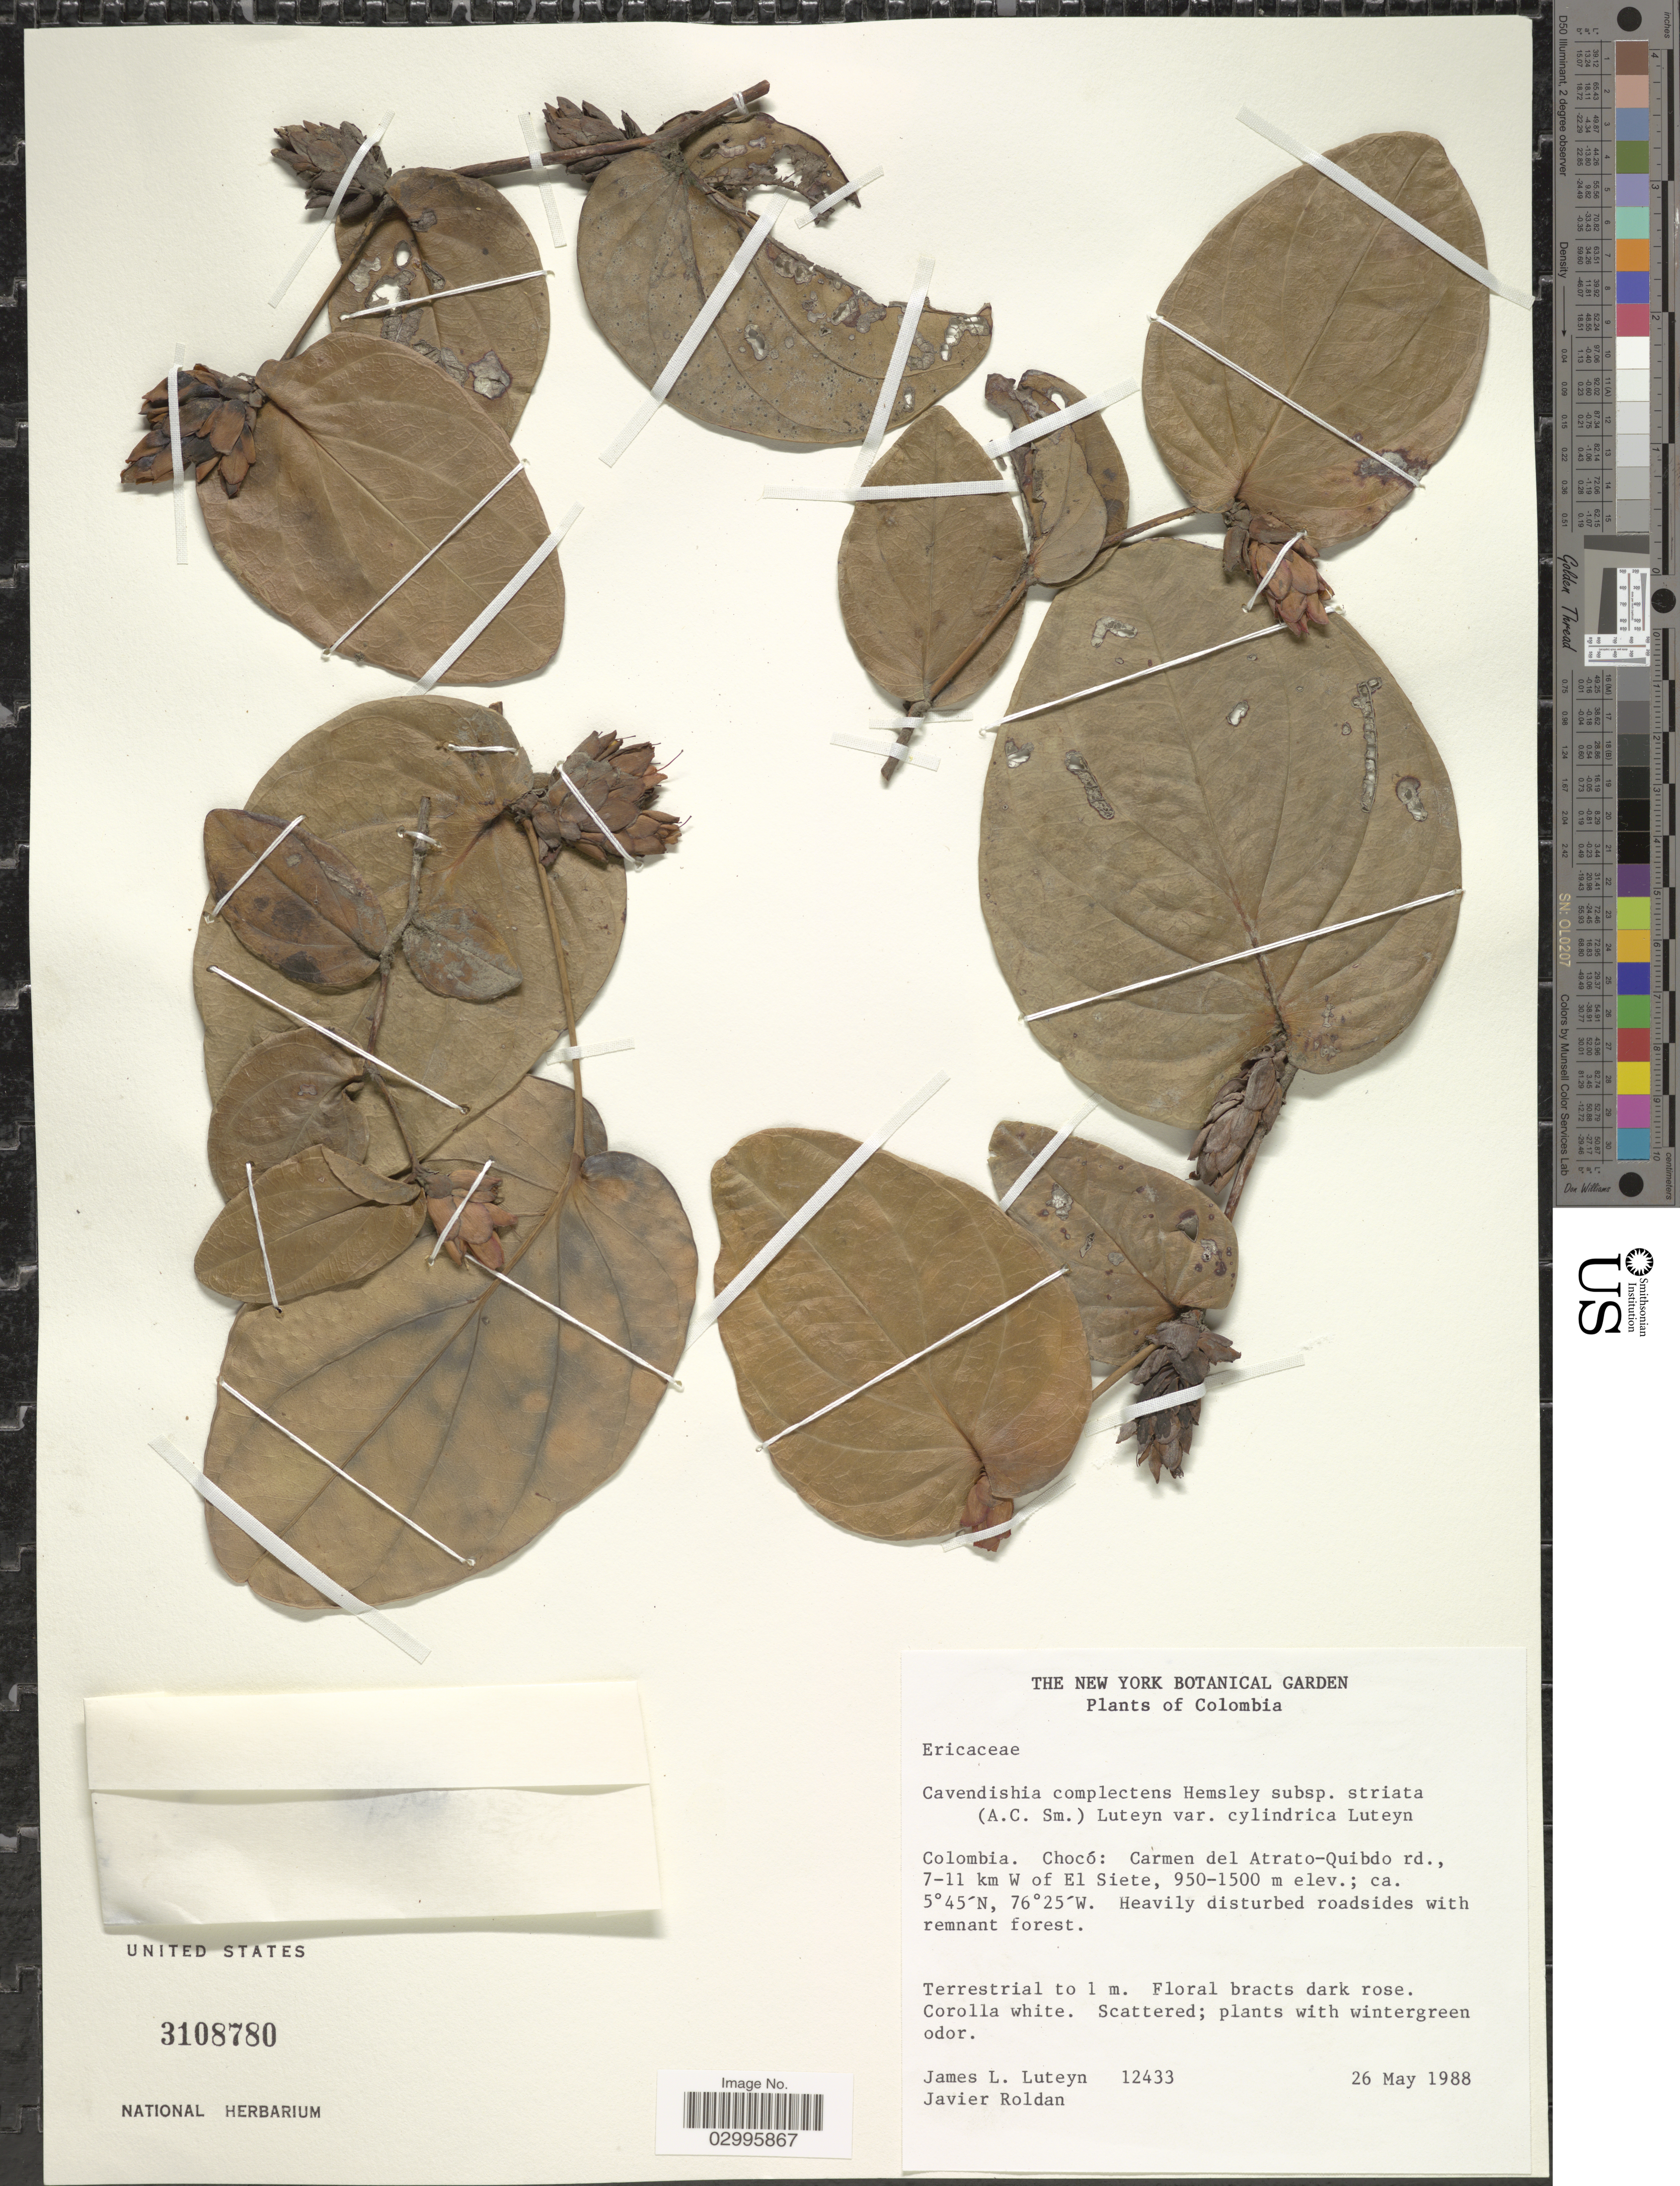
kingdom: Plantae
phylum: Tracheophyta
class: Magnoliopsida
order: Ericales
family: Ericaceae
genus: Cavendishia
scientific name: Cavendishia complectens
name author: Hemsl.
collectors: J. Luteyn & J. Roldan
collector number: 12433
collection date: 1988-05-26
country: Colombia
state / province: Chocó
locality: Carmen del Atrato-Quibdo rd., 7-11 km W of El Siete.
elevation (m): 950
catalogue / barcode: US 3108780